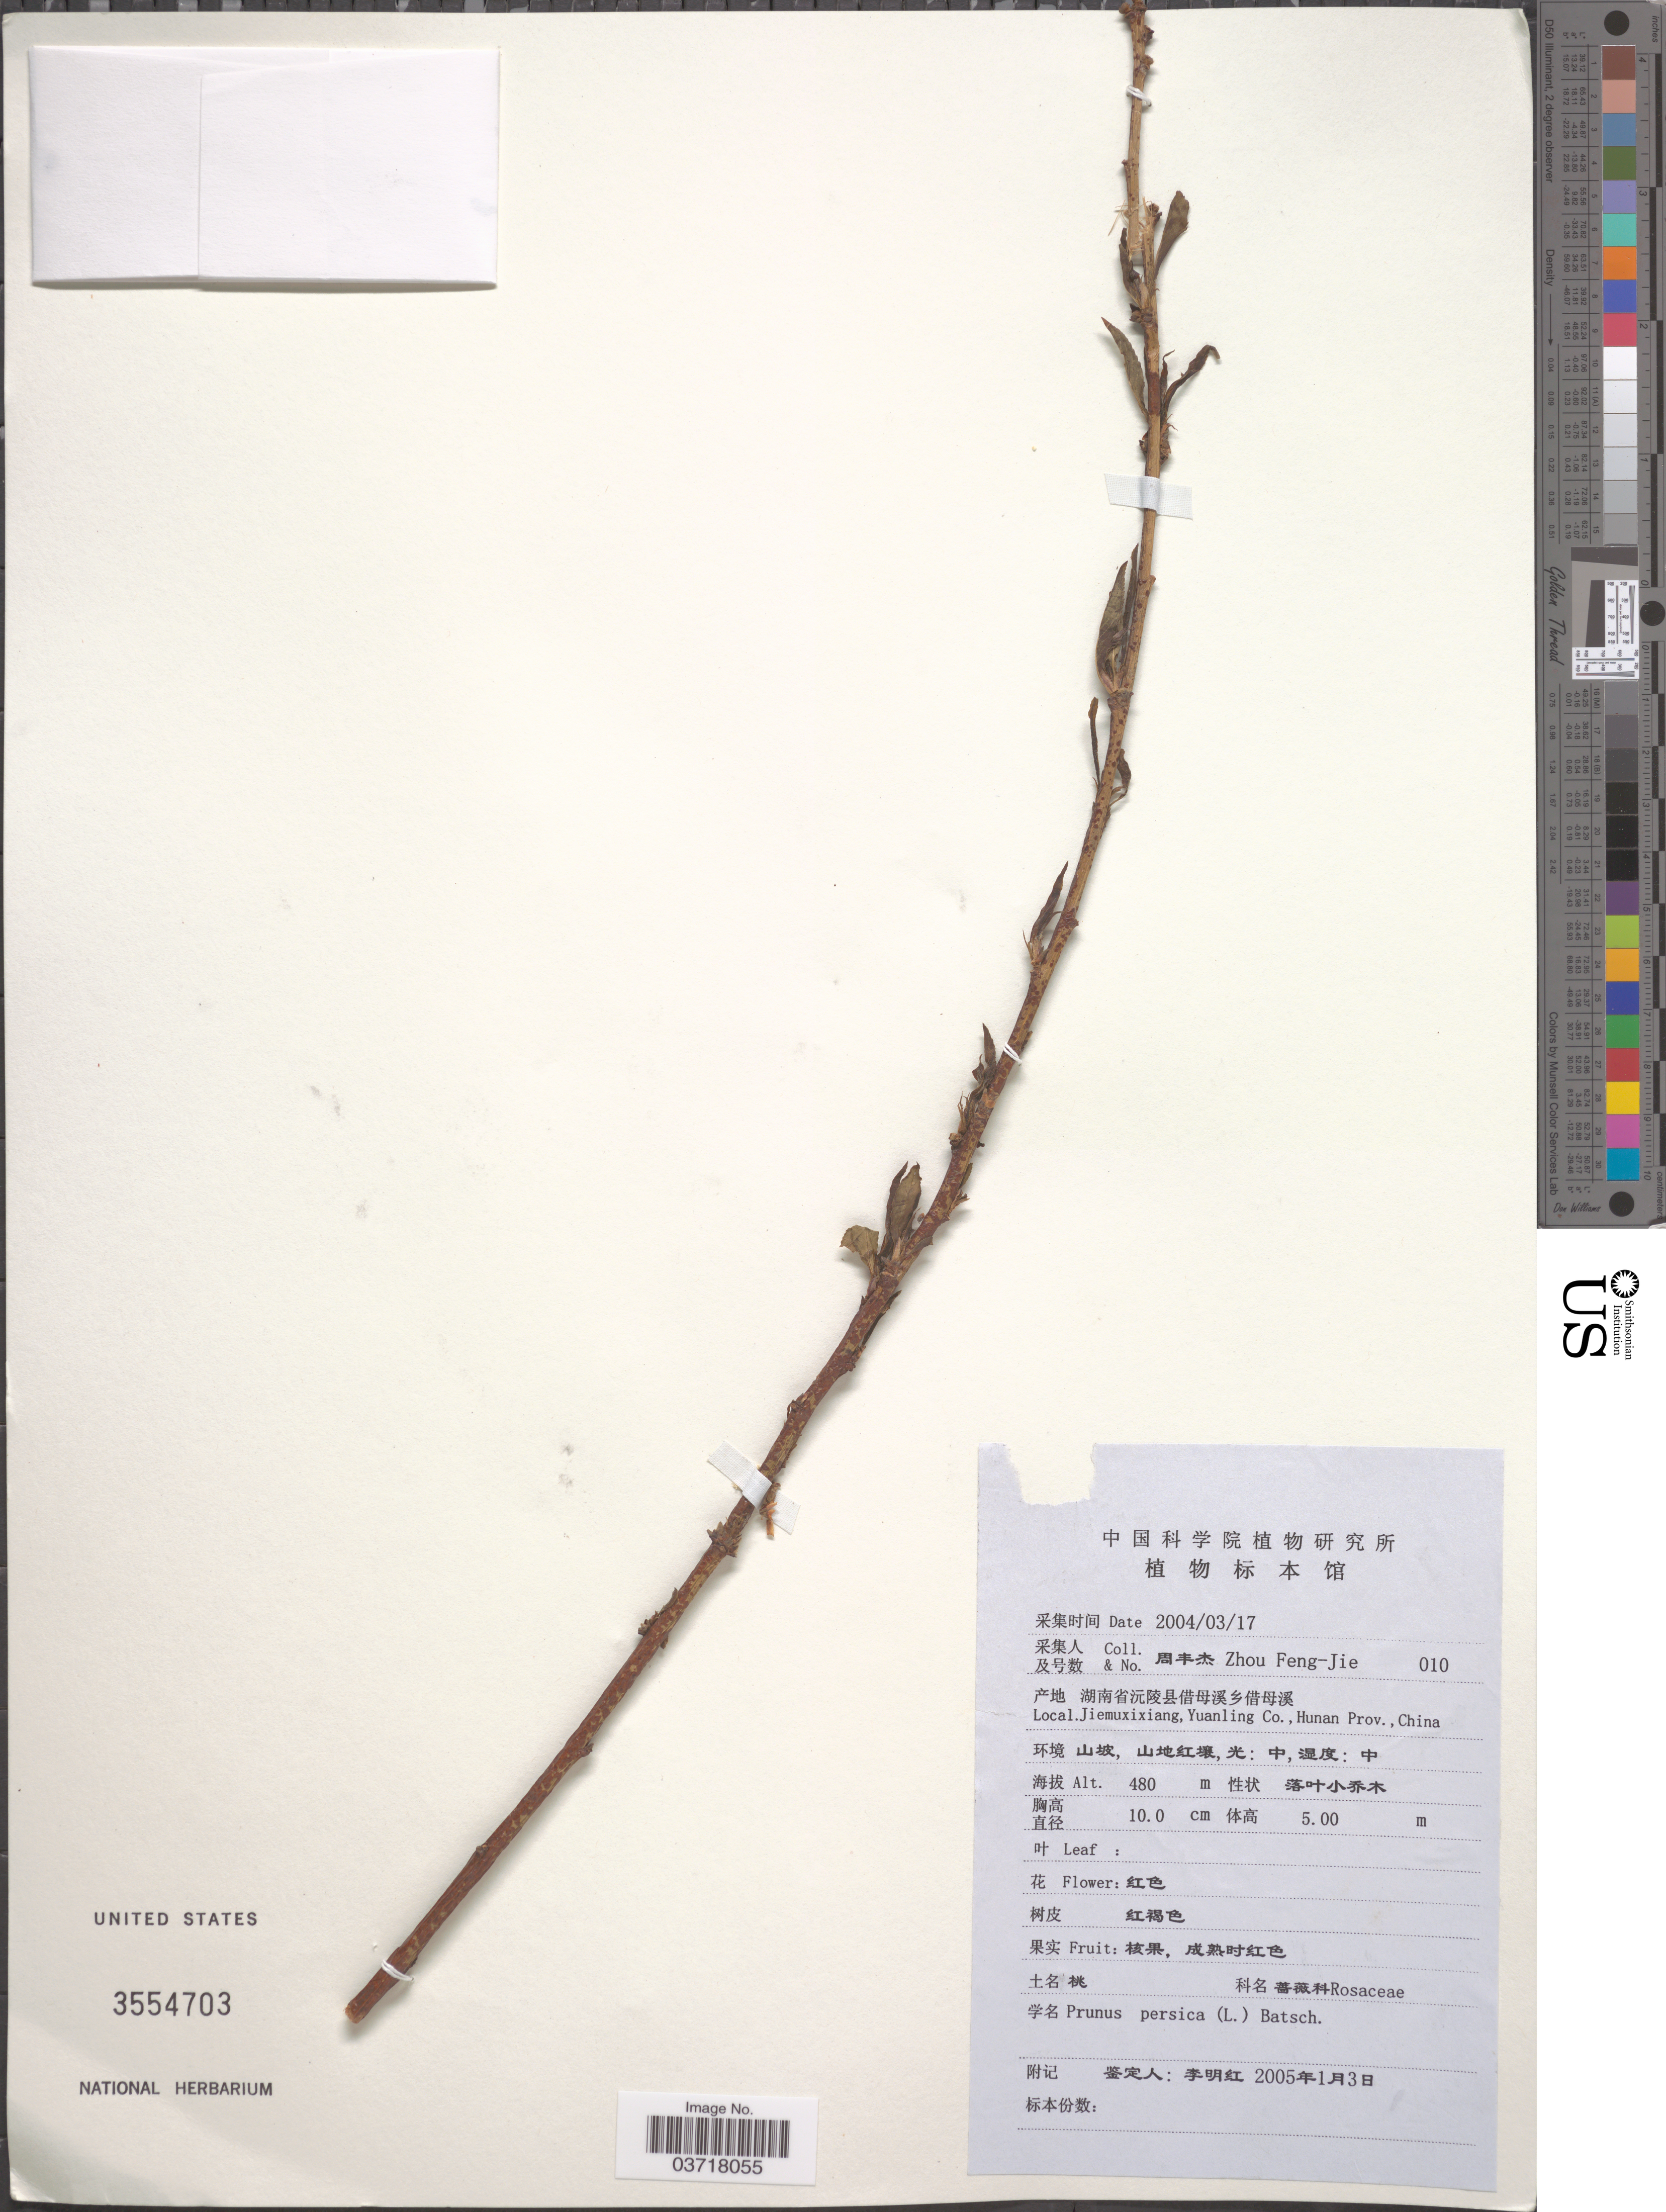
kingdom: Plantae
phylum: Tracheophyta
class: Magnoliopsida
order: Rosales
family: Rosaceae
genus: Prunus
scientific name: Prunus persica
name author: (L.) Batsch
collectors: F. Zhou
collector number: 010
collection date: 2004-03-17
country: China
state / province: Hunan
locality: Jiemuxixiang, Yuanling Co.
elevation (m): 480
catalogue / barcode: US 3554703